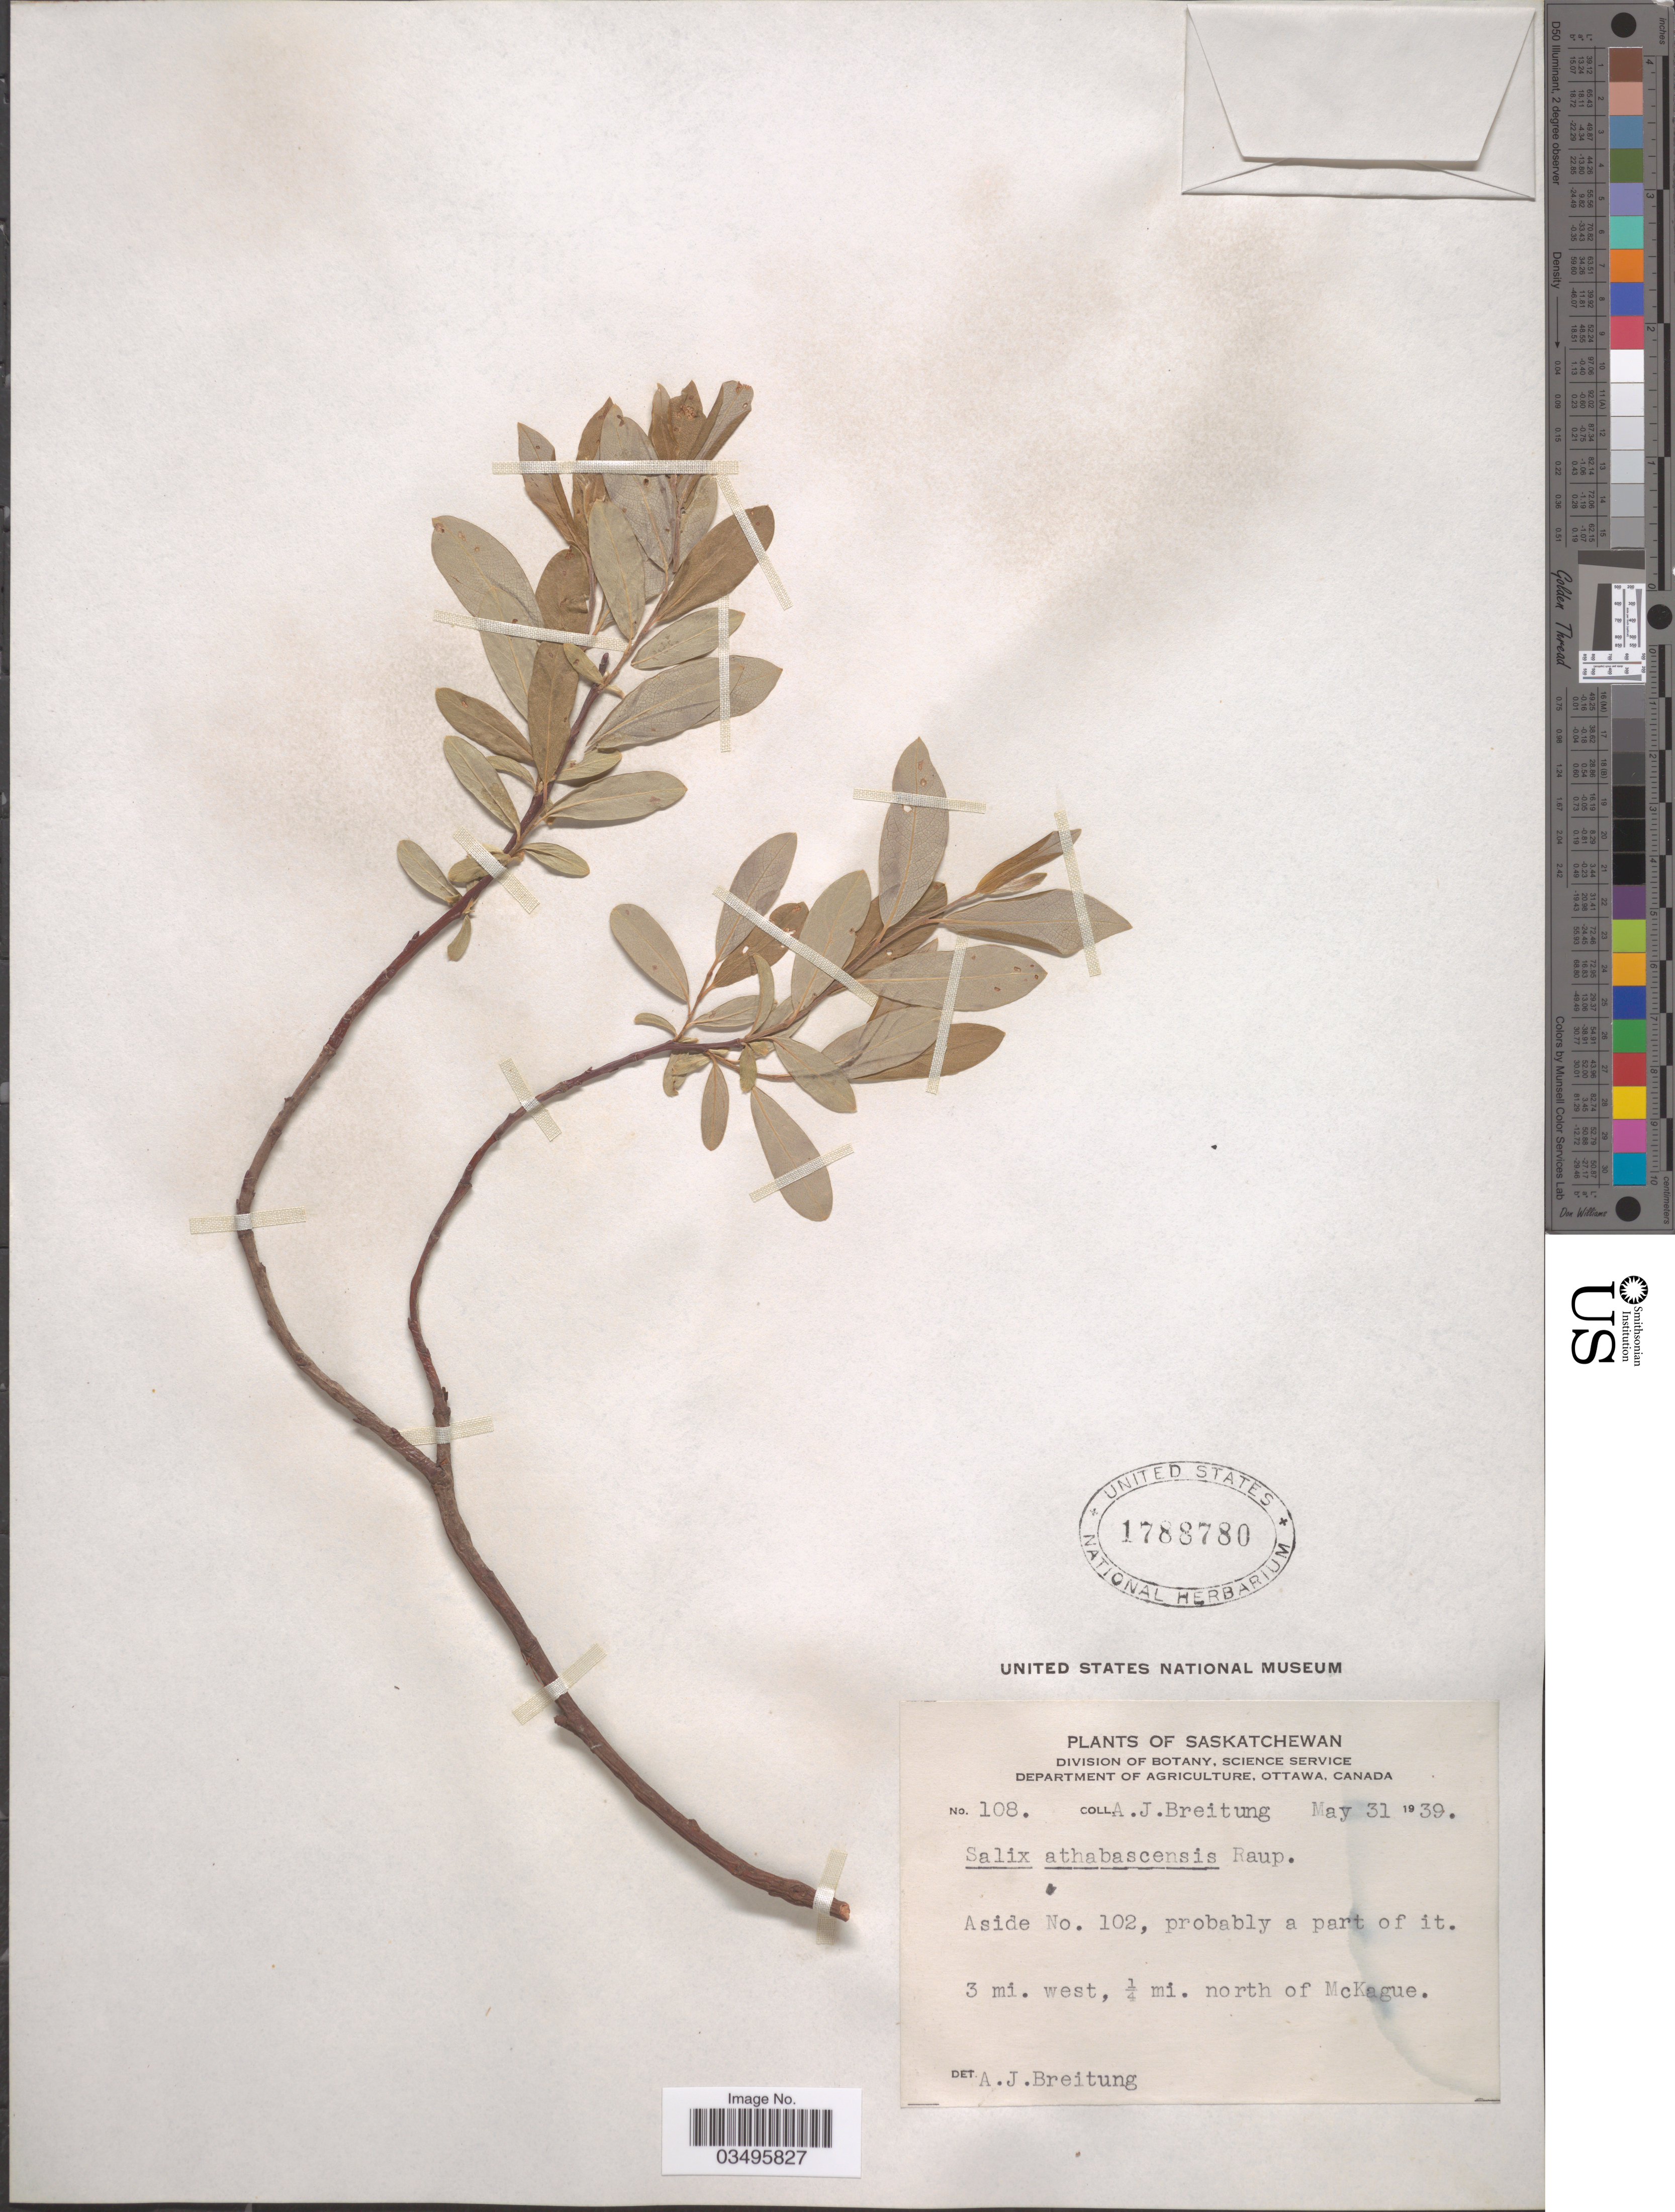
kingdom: Plantae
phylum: Tracheophyta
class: Magnoliopsida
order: Malpighiales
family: Salicaceae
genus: Salix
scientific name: Salix athabascensis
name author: Raup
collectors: A. Breitung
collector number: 108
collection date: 1939-05-31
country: Canada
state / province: Saskatchewan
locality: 3 mi. west, ¼ mi. north of McKague.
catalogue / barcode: US 1788780